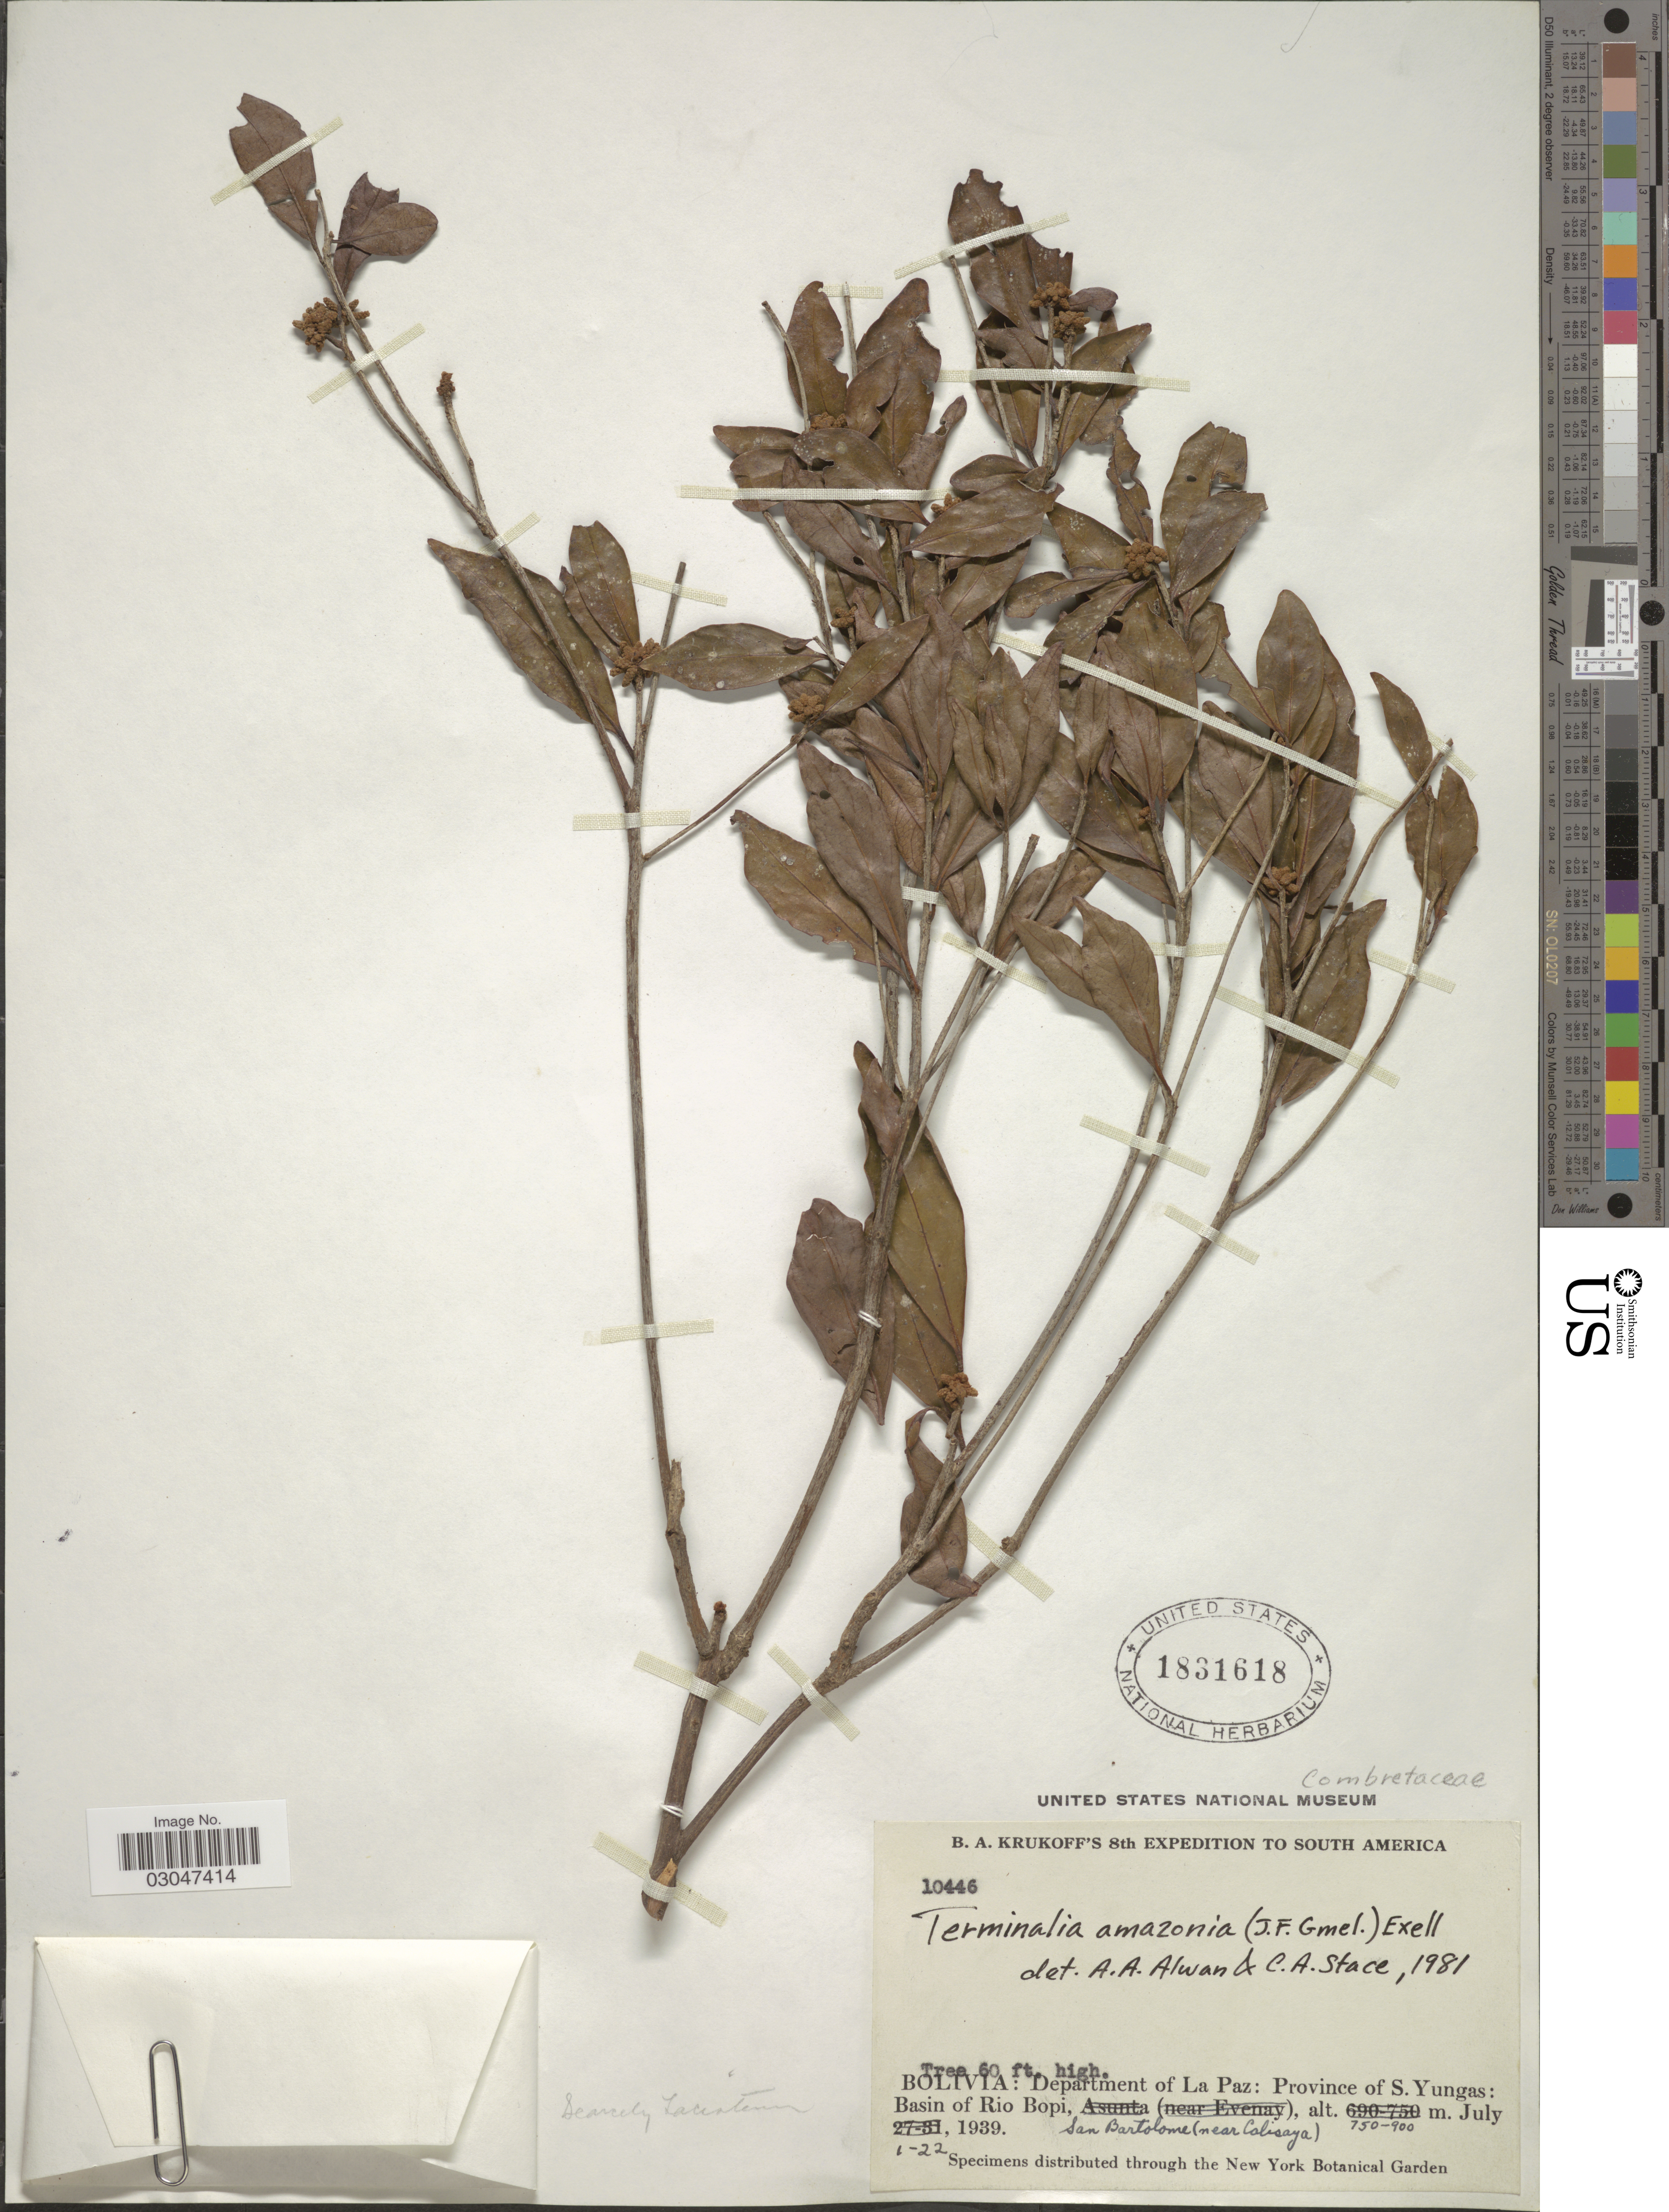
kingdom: Plantae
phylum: Tracheophyta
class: Magnoliopsida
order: Myrtales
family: Combretaceae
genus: Terminalia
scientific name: Terminalia amazonia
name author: (J.F. Gmel.) Exell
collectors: B. A. Krukoff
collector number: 10446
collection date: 1939-07-01/1939-07-22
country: Bolivia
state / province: La Paz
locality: Department of La Paz: Province of S. Yungas: Basin of Rio Bopi, San Bartolome (near Colisaya)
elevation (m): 750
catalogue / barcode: US 1831618